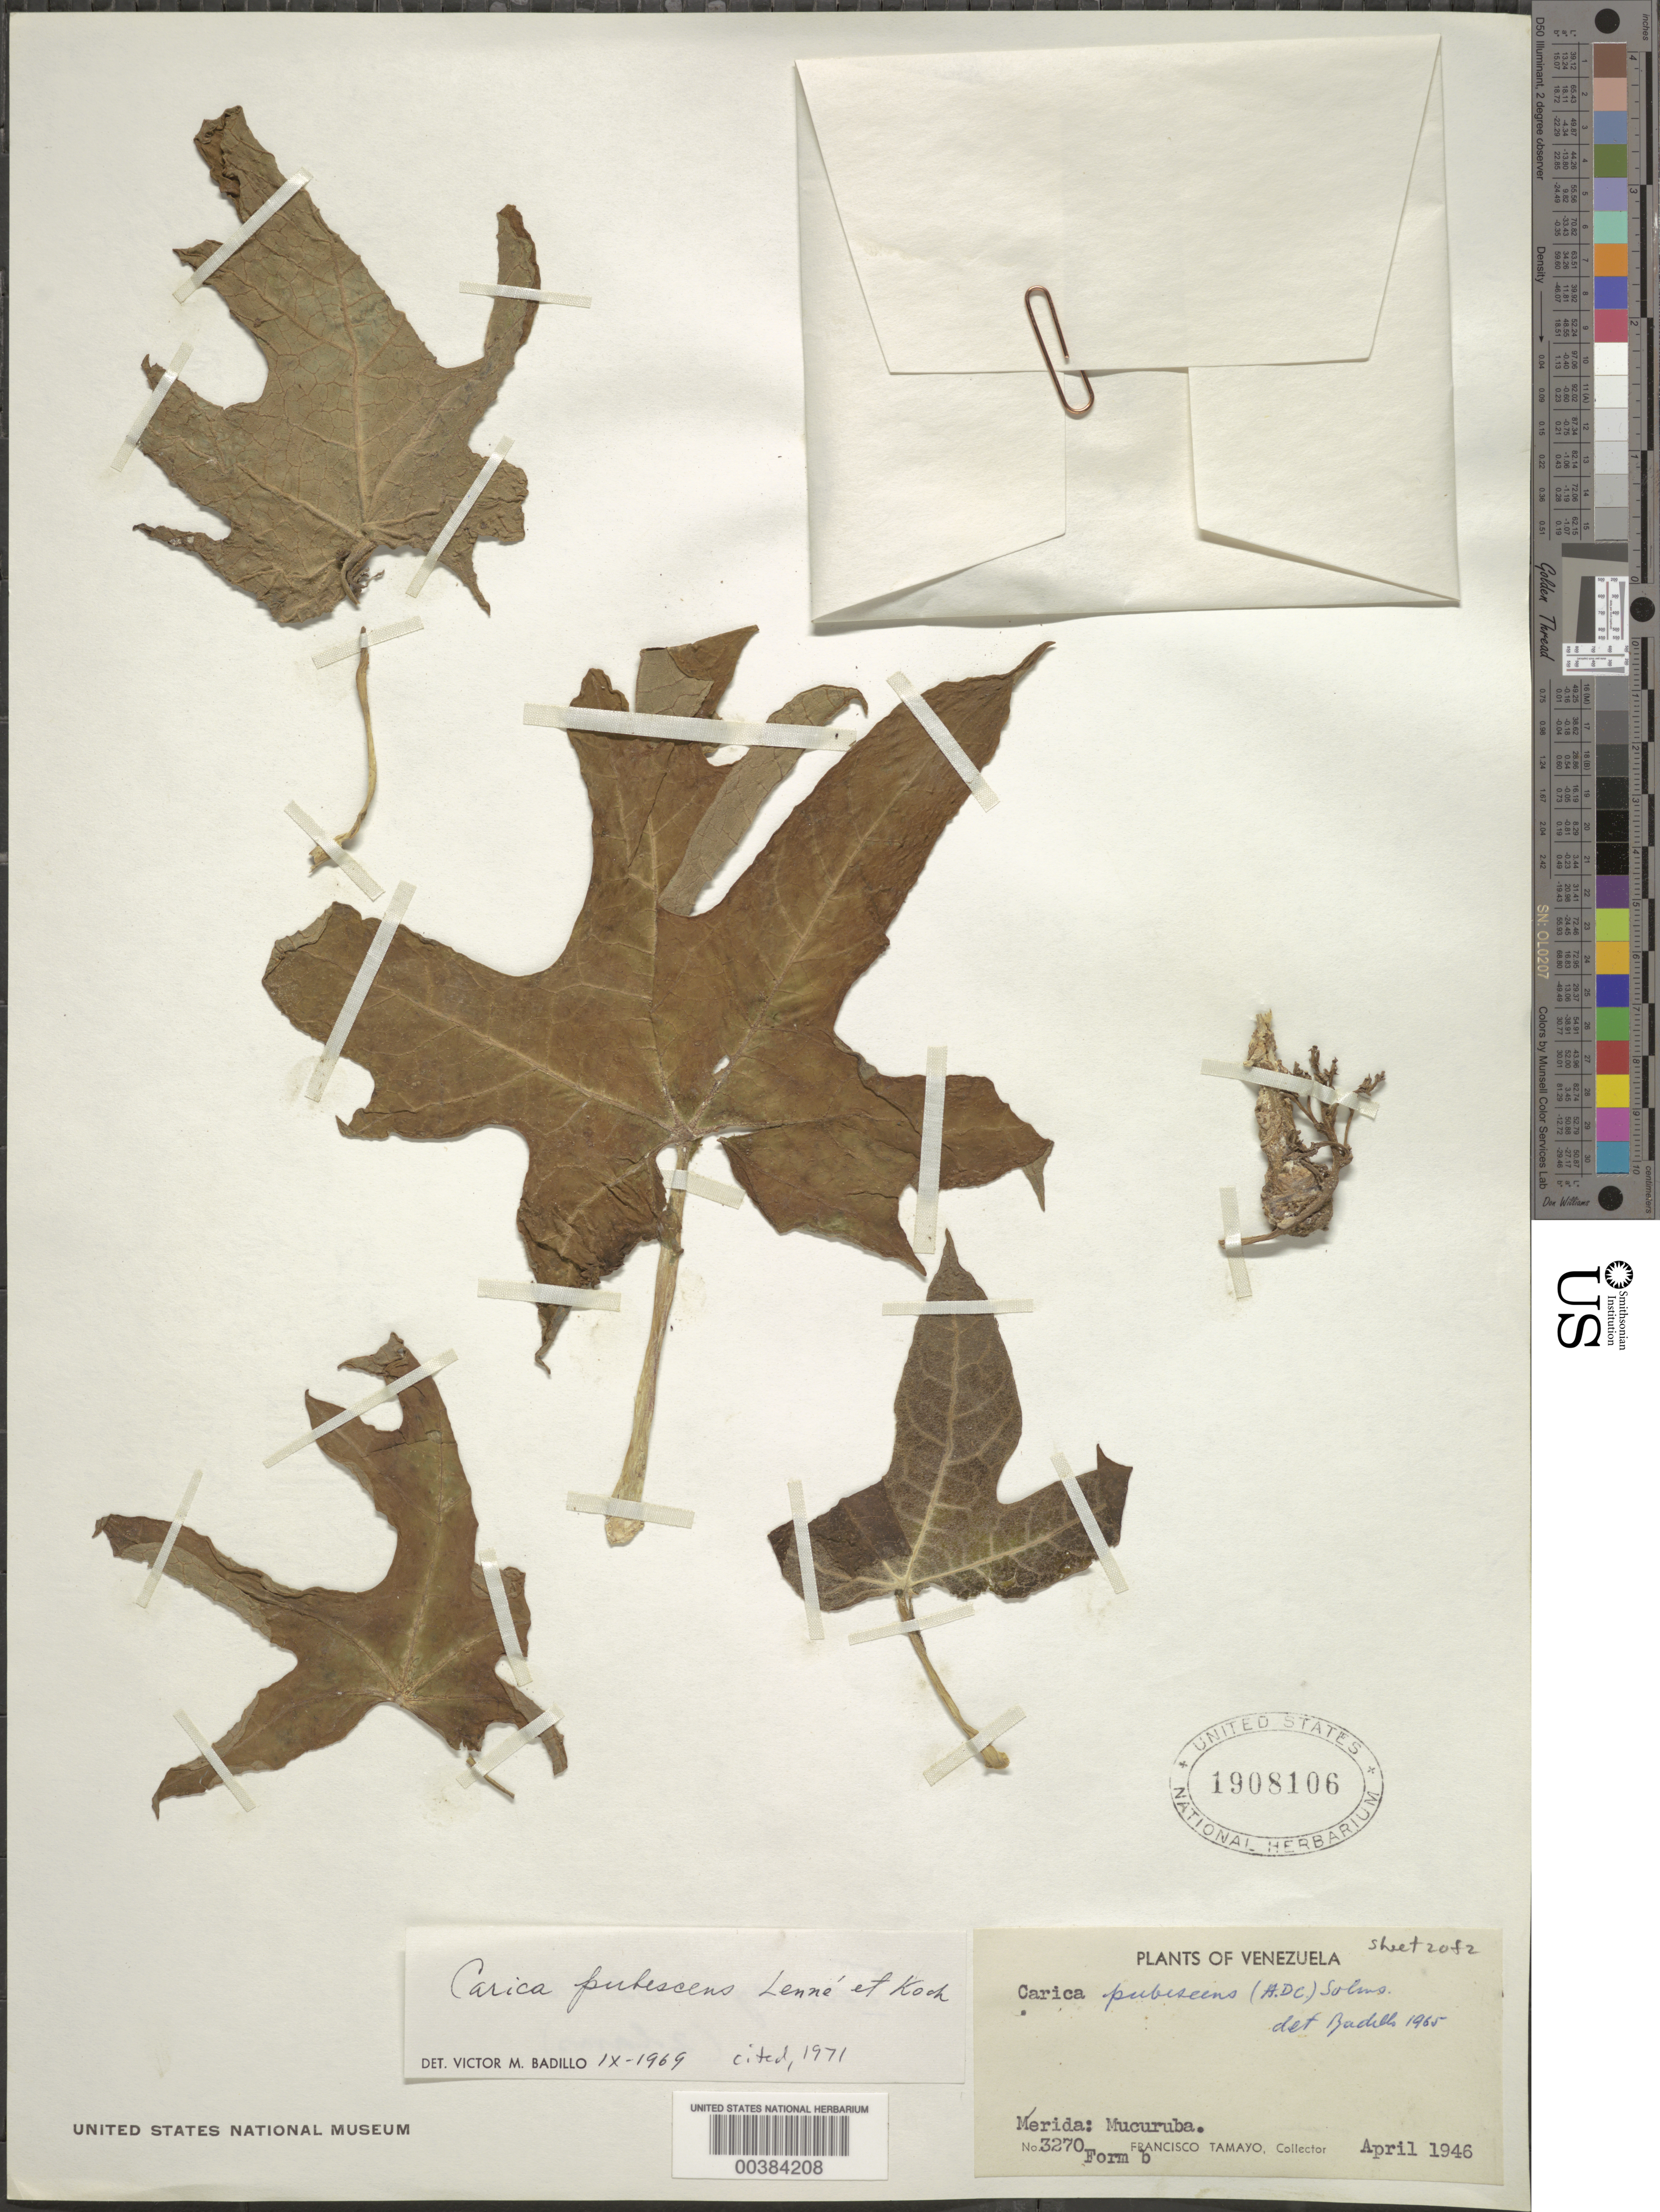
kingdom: Plantae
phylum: Tracheophyta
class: Magnoliopsida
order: Brassicales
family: Caricaceae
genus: Vasconcellea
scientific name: Vasconcellea pubescens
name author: A. DC.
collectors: F. Tamayo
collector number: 3270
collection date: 1946-04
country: Venezuela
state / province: Mérida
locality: Mucuruba.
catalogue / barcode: US 1908106